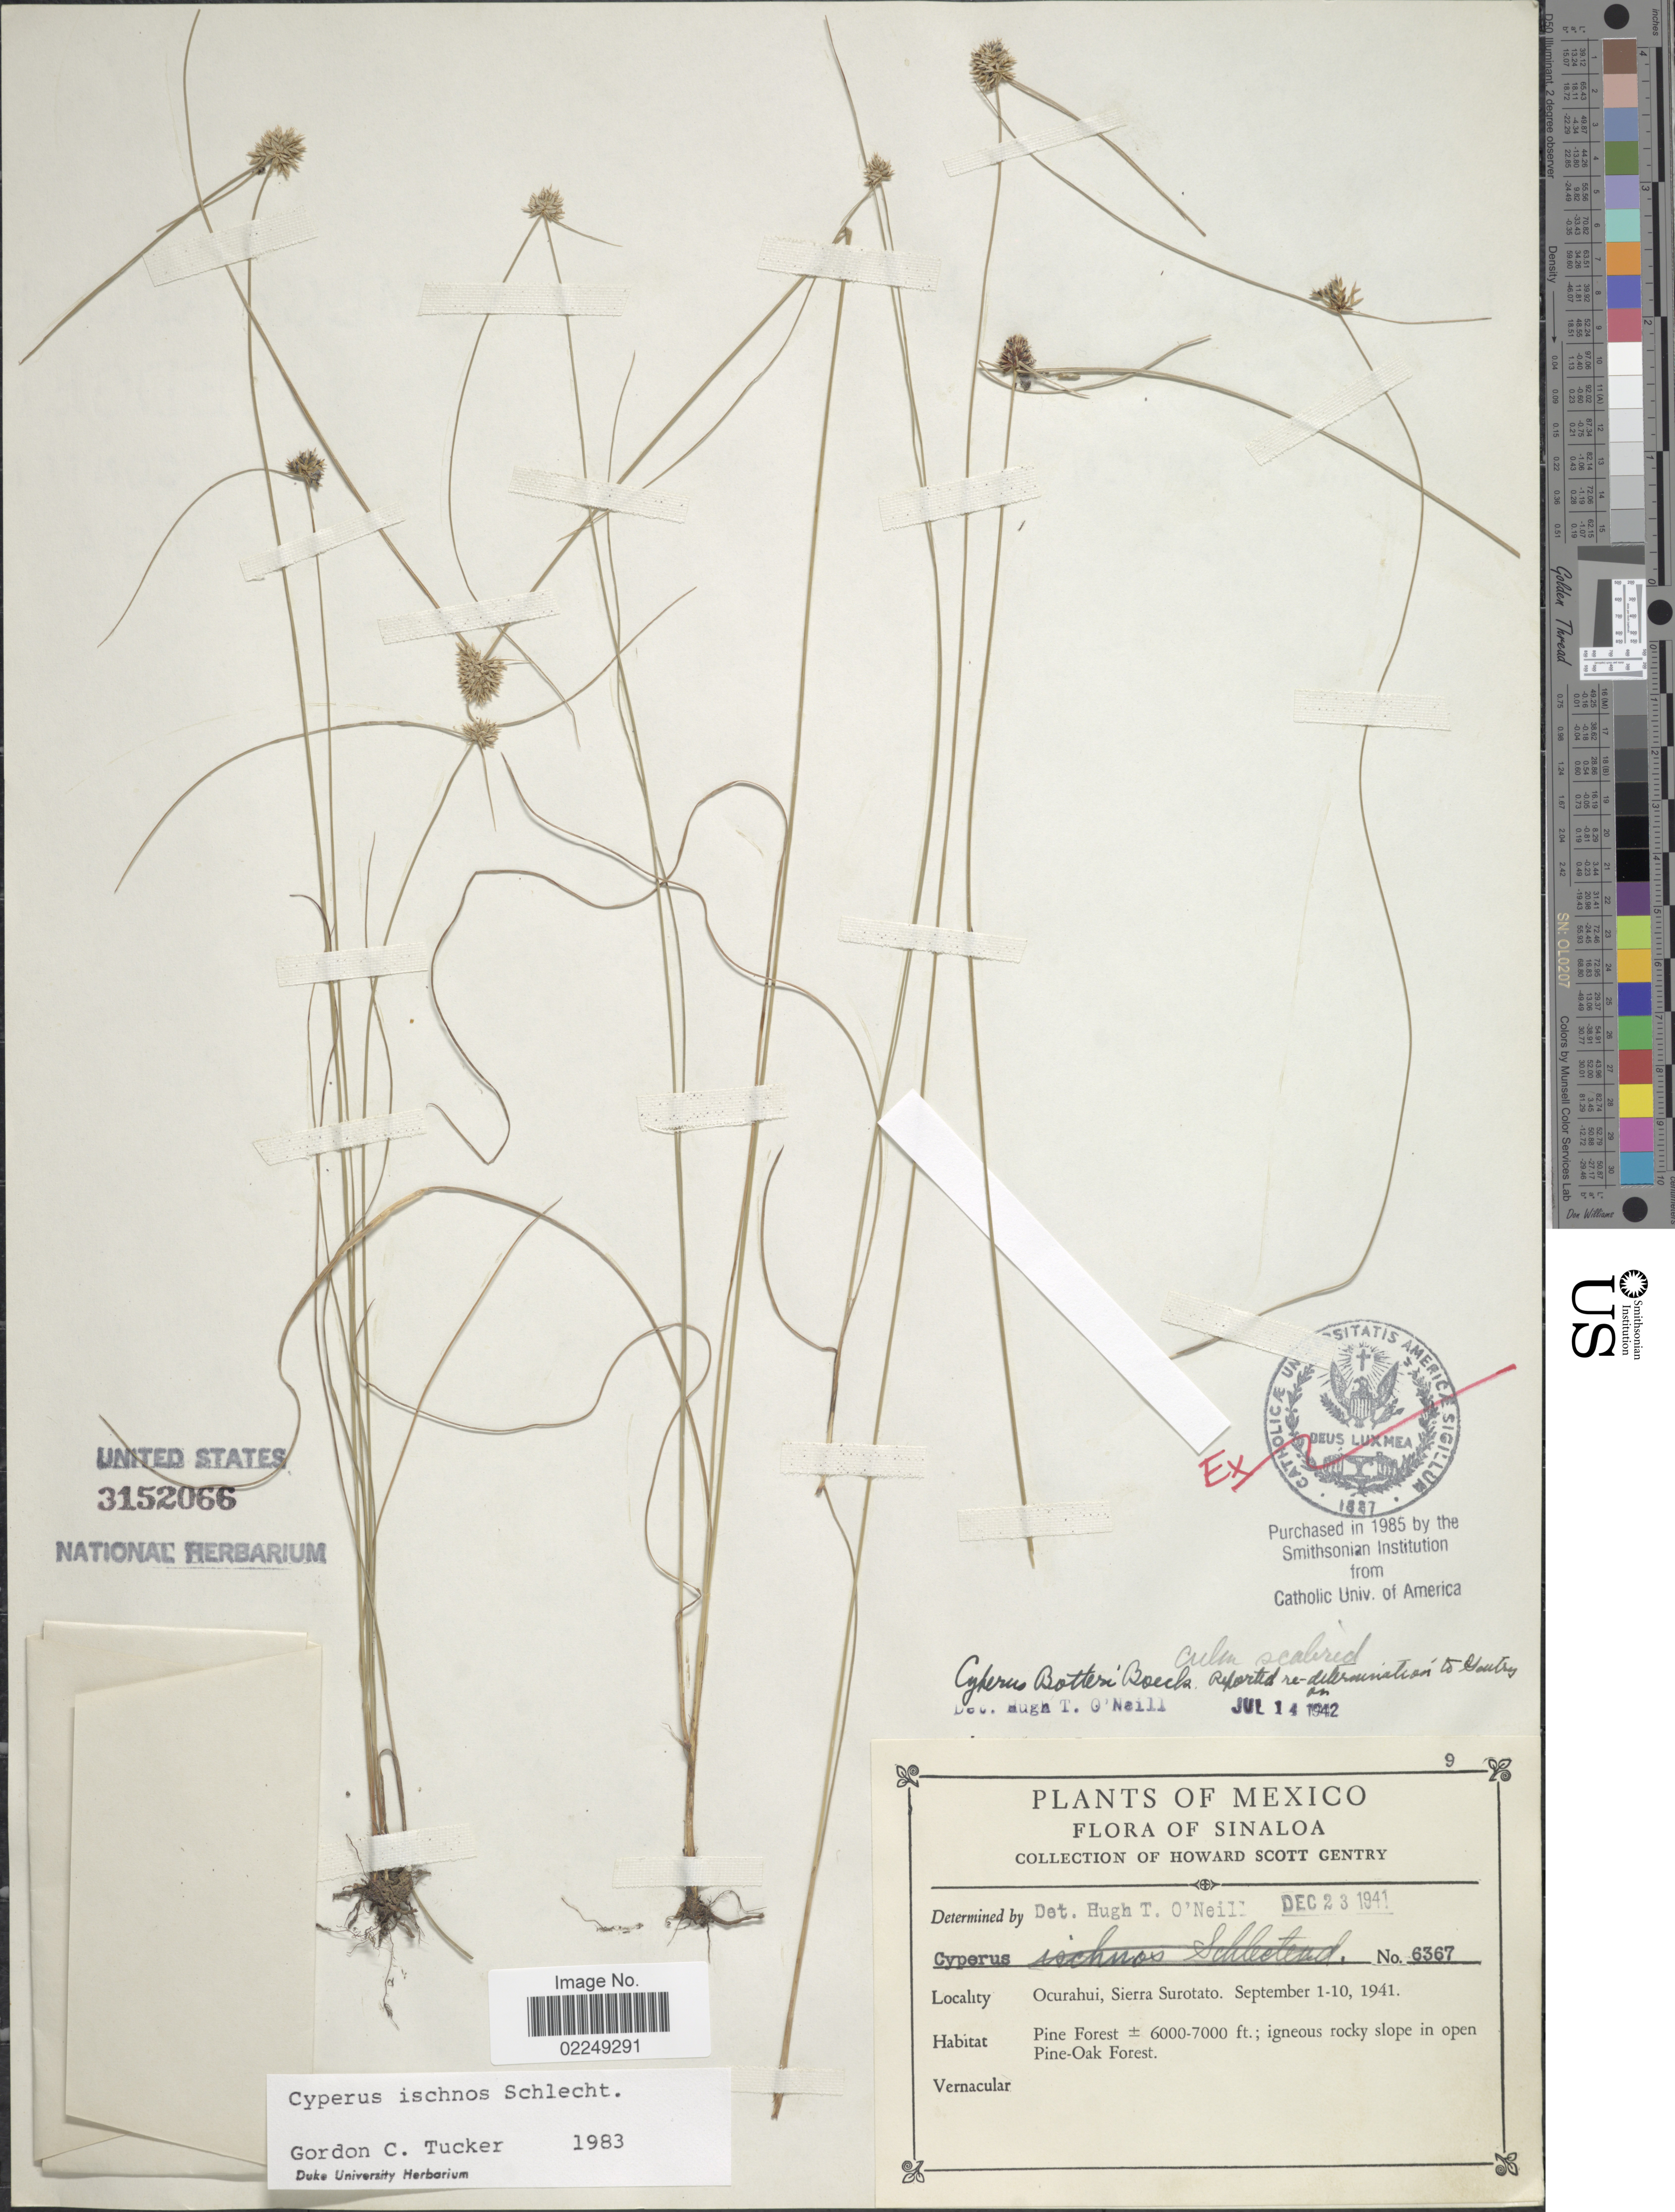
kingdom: Plantae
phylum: Tracheophyta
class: Liliopsida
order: Poales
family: Cyperaceae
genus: Cyperus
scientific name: Cyperus ischnos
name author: Schltdl.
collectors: H. S. Gentry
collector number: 6367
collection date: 1941-09-01/1941-09-10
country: Mexico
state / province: Sinaloa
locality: Ocurahui, Sierra Surotato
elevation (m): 1829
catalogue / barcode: US 3152066